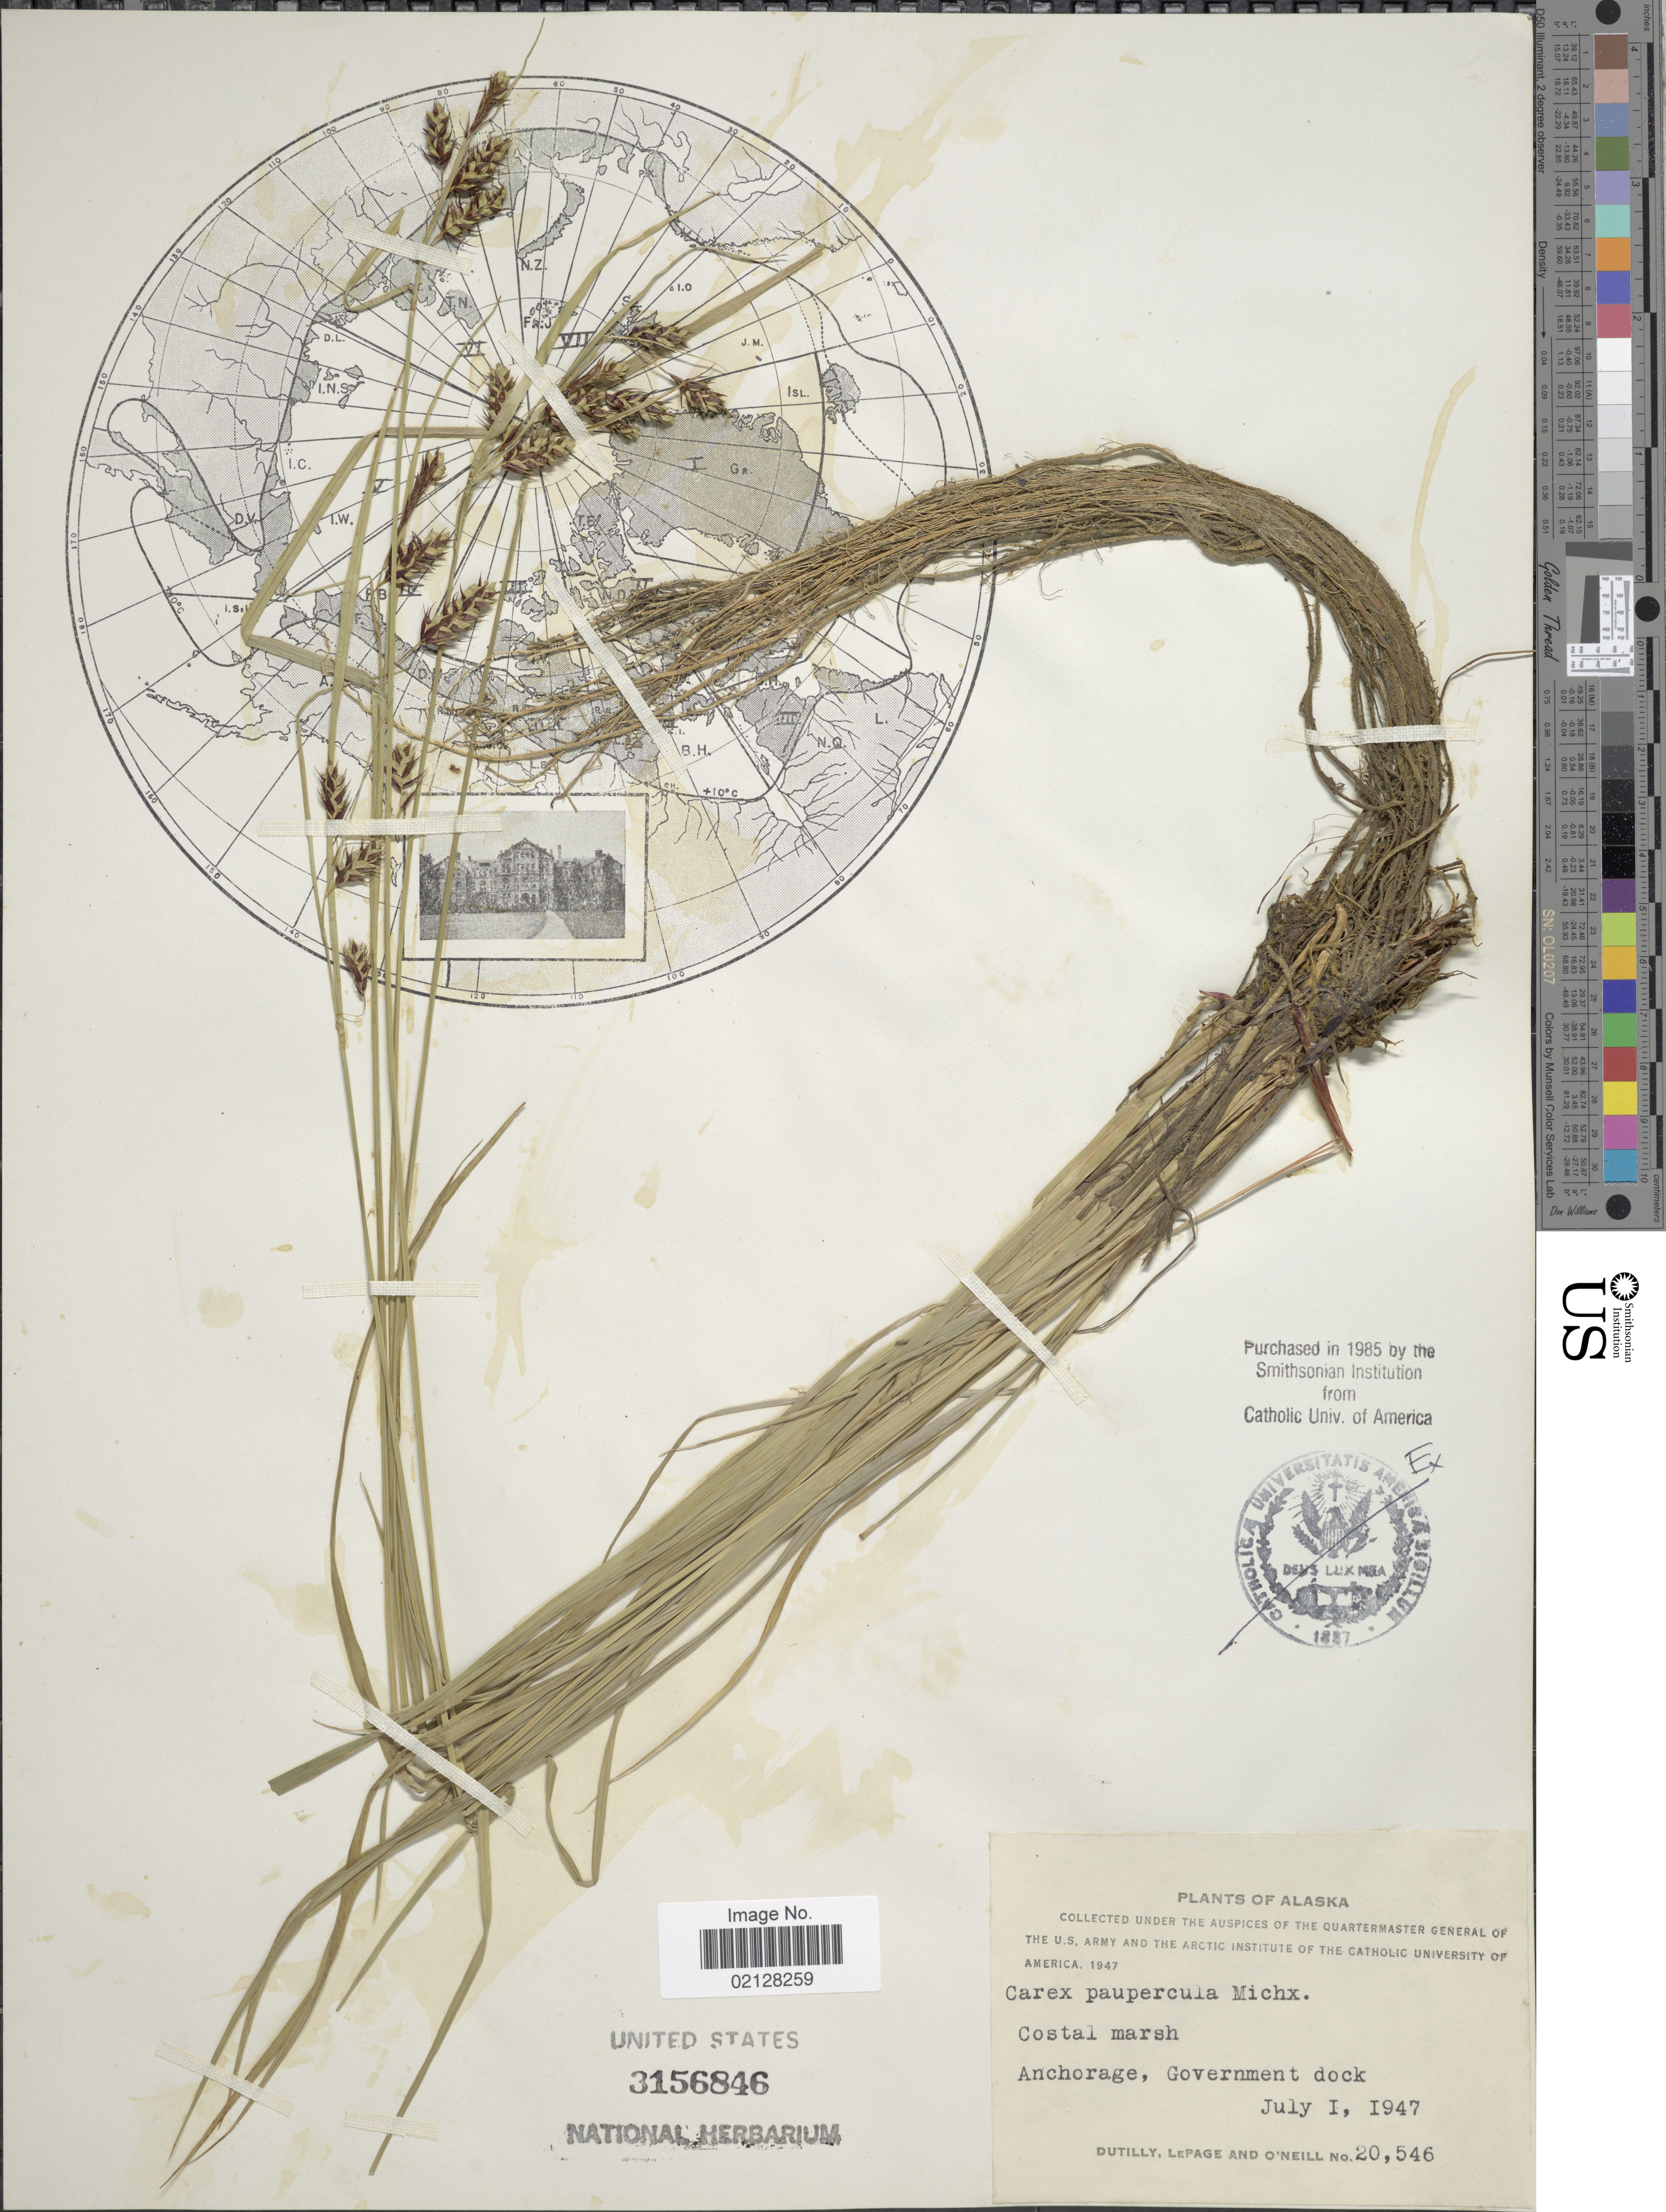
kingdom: Plantae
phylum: Tracheophyta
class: Liliopsida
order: Poales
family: Cyperaceae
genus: Carex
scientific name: Carex magellanica subsp. irrigua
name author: (Wahlenb.) Hiitonen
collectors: -. Dutilly, -. LePage & O' Neill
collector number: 20546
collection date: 1947-07-01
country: United States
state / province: Alaska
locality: Coastal marsh, Anchorage, Government dock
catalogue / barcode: US 3156846